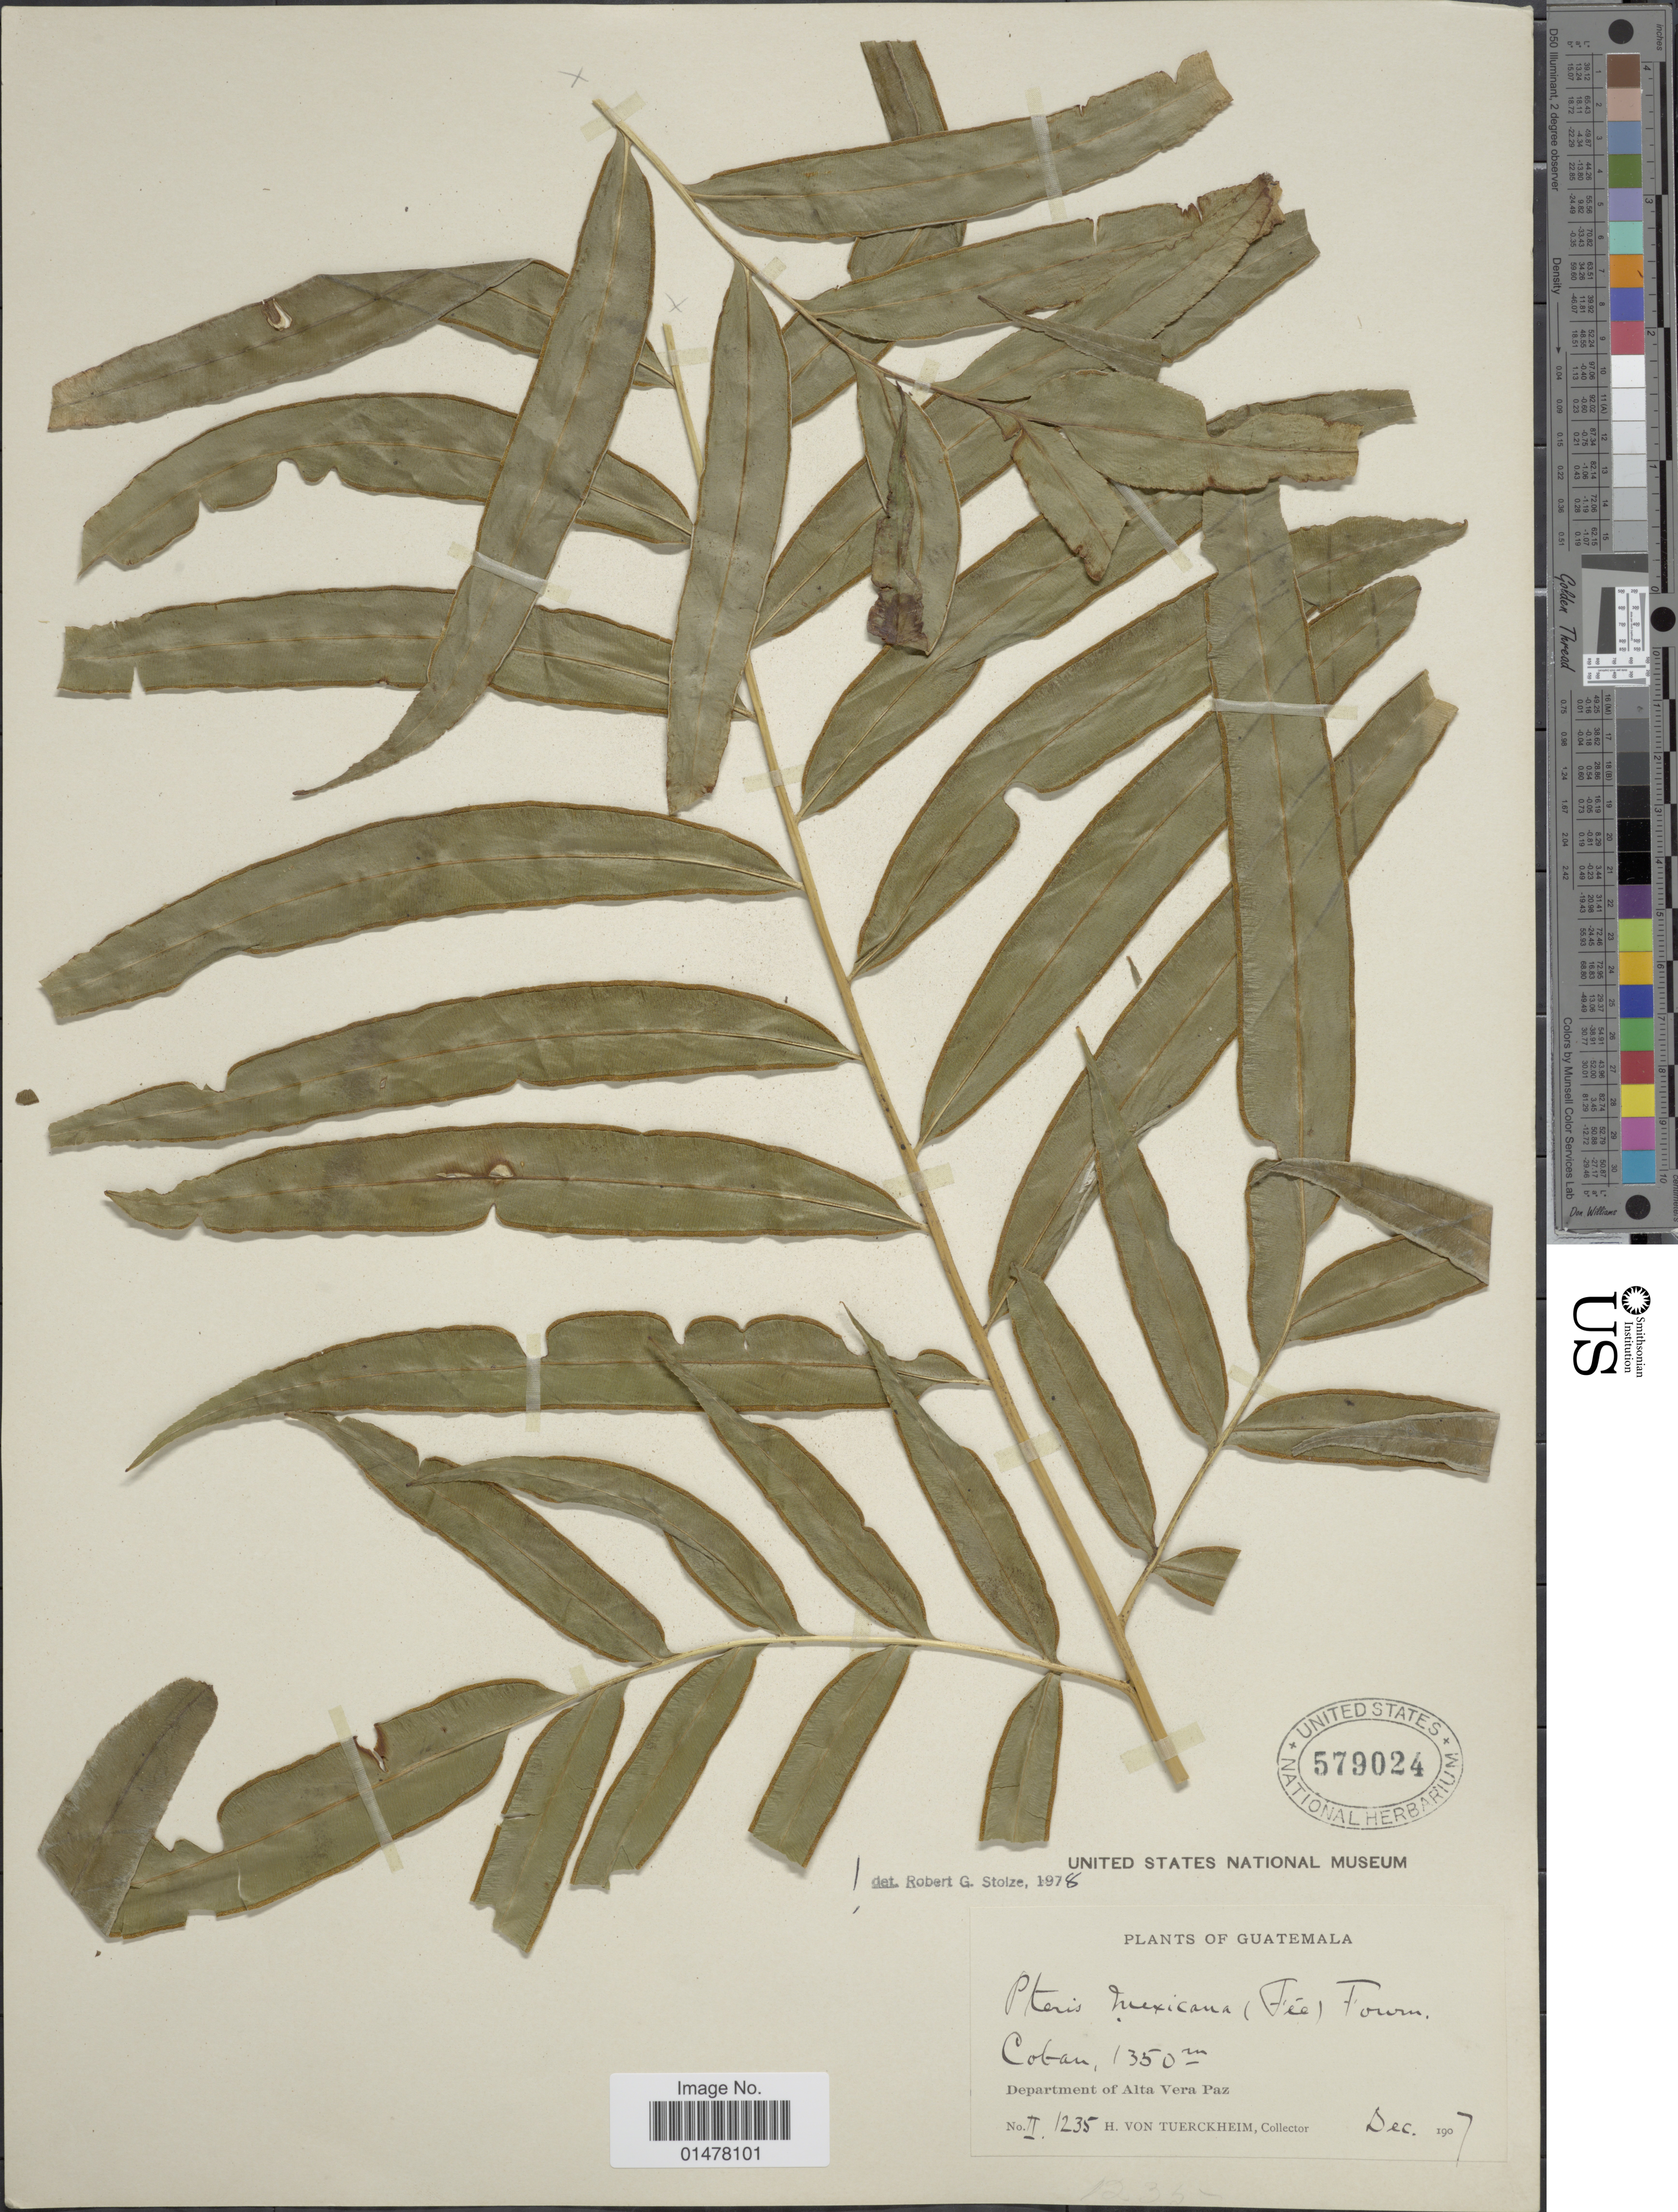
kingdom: Plantae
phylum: Tracheophyta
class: Polypodiopsida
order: Polypodiales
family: Pteridaceae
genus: Pteris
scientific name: Pteris pulchra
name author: Schltdl. & Cham.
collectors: H. von Tuerckheim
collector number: II1235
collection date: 1907-12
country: Guatemala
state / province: Alta Verapaz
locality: PLants of Guatemala, Department of Alta Vera Paz, Coban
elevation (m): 1350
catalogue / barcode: US 579024